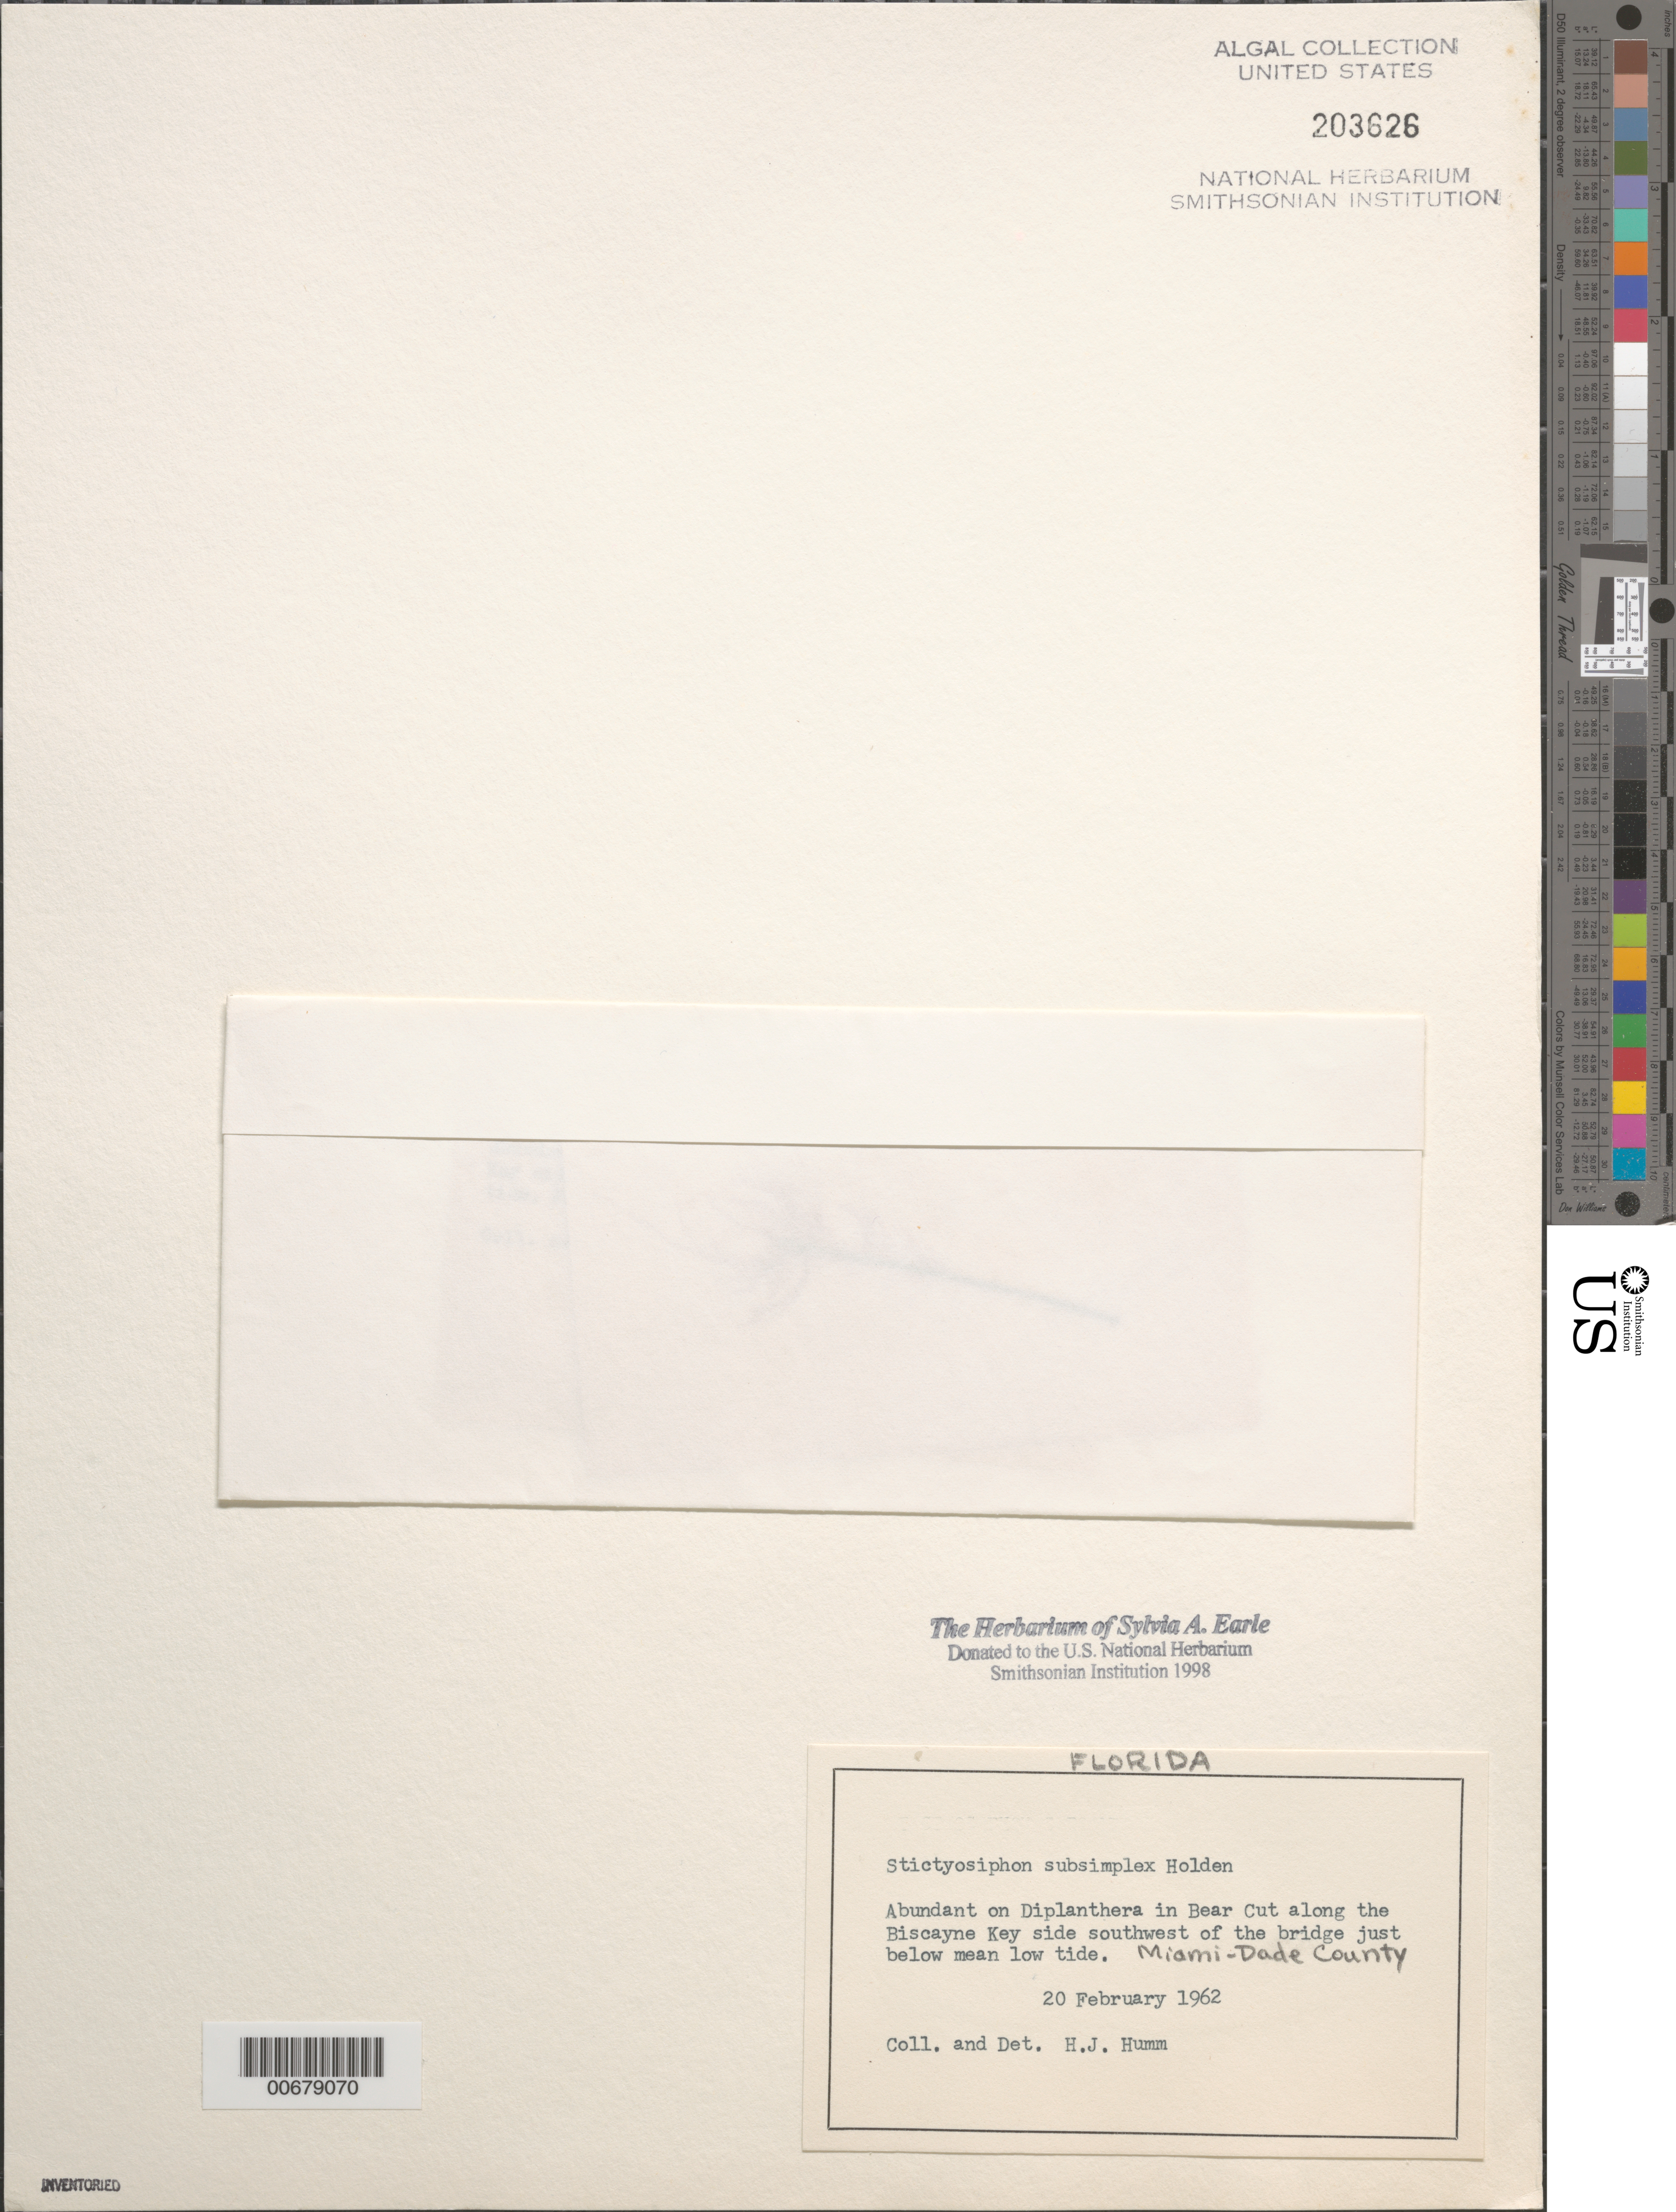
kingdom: Chromista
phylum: Ochrophyta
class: Phaeophyceae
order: Ectocarpales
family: Chordariaceae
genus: Stictyosiphon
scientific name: Stictyosiphon subsimplex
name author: I. Holden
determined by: Humm, Harold J.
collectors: H. J. Humm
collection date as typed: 20 Feb 1962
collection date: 1962-02-20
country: United States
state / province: Florida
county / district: Miami-Dade County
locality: Bear Cut along Biscayne Key side southwest of bridge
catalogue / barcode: US 203626